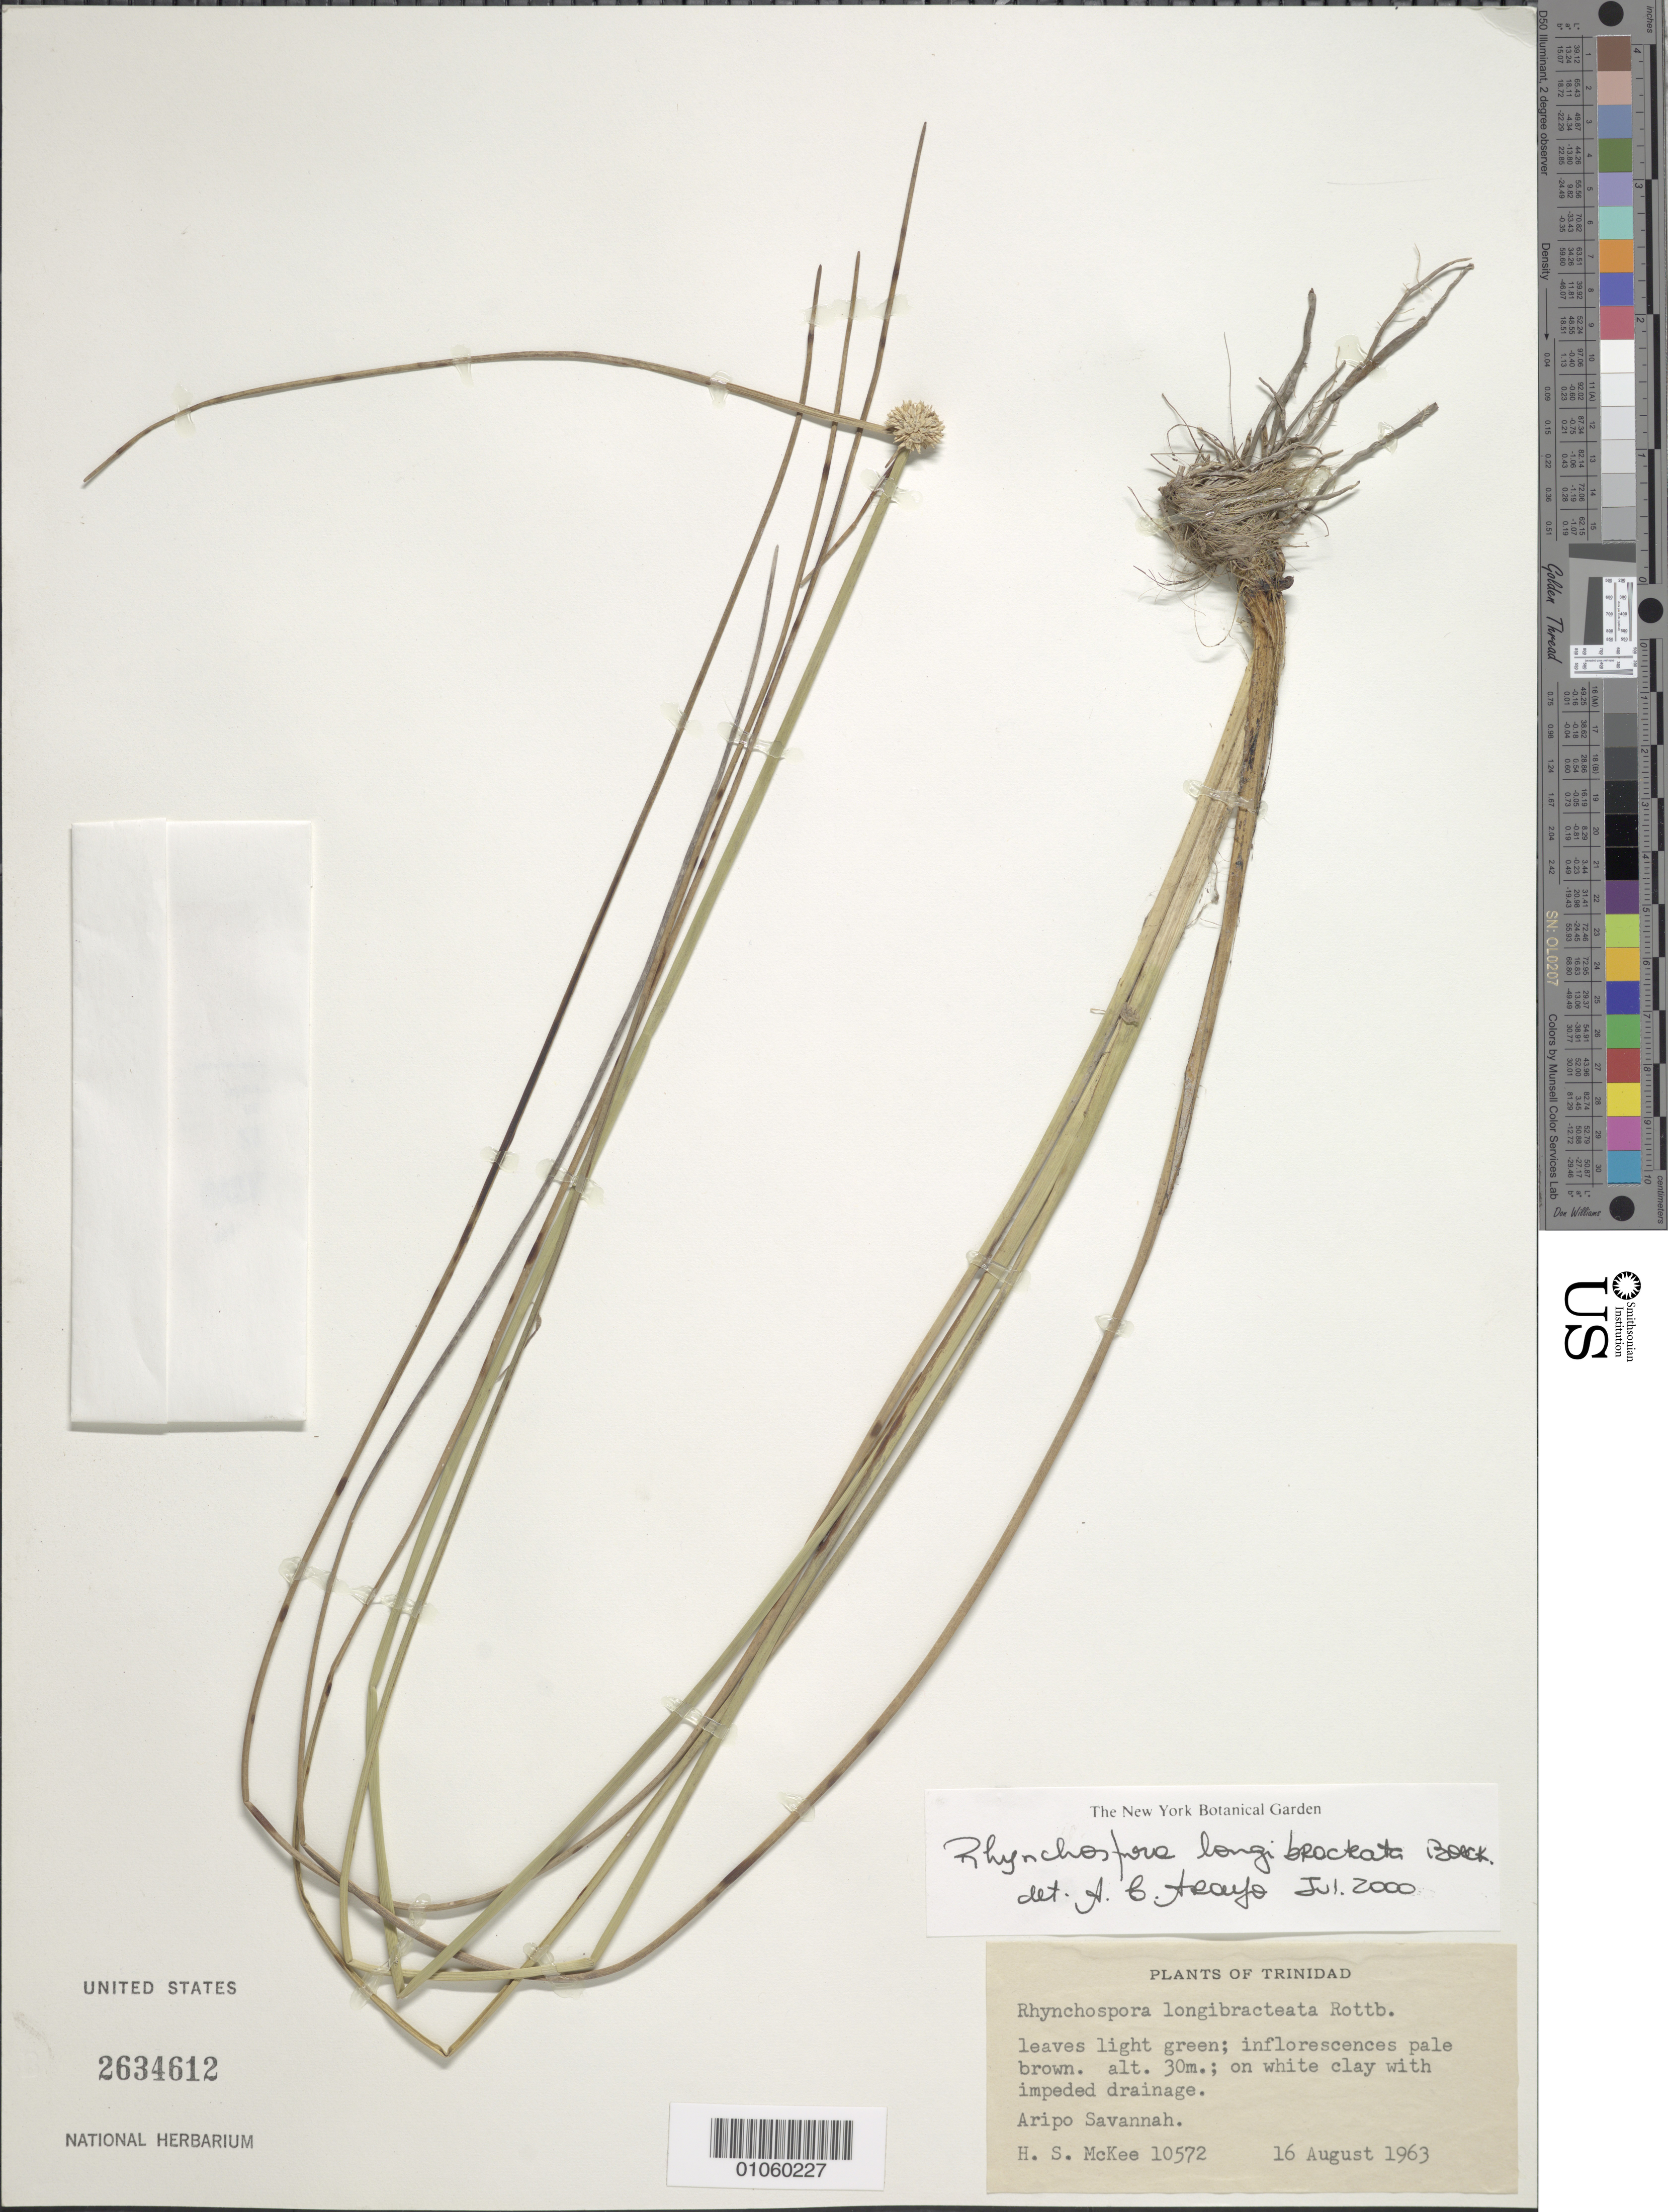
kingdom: Plantae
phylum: Tracheophyta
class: Liliopsida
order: Poales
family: Cyperaceae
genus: Rhynchospora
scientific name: Rhynchospora longibracteata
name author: Boeckeler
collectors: H. S. McKee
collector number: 10572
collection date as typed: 16 Aug 1963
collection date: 1963-08-16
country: Trinidad and Tobago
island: Trinidad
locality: Aripo Savannah.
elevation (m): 30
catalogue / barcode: US 2634612